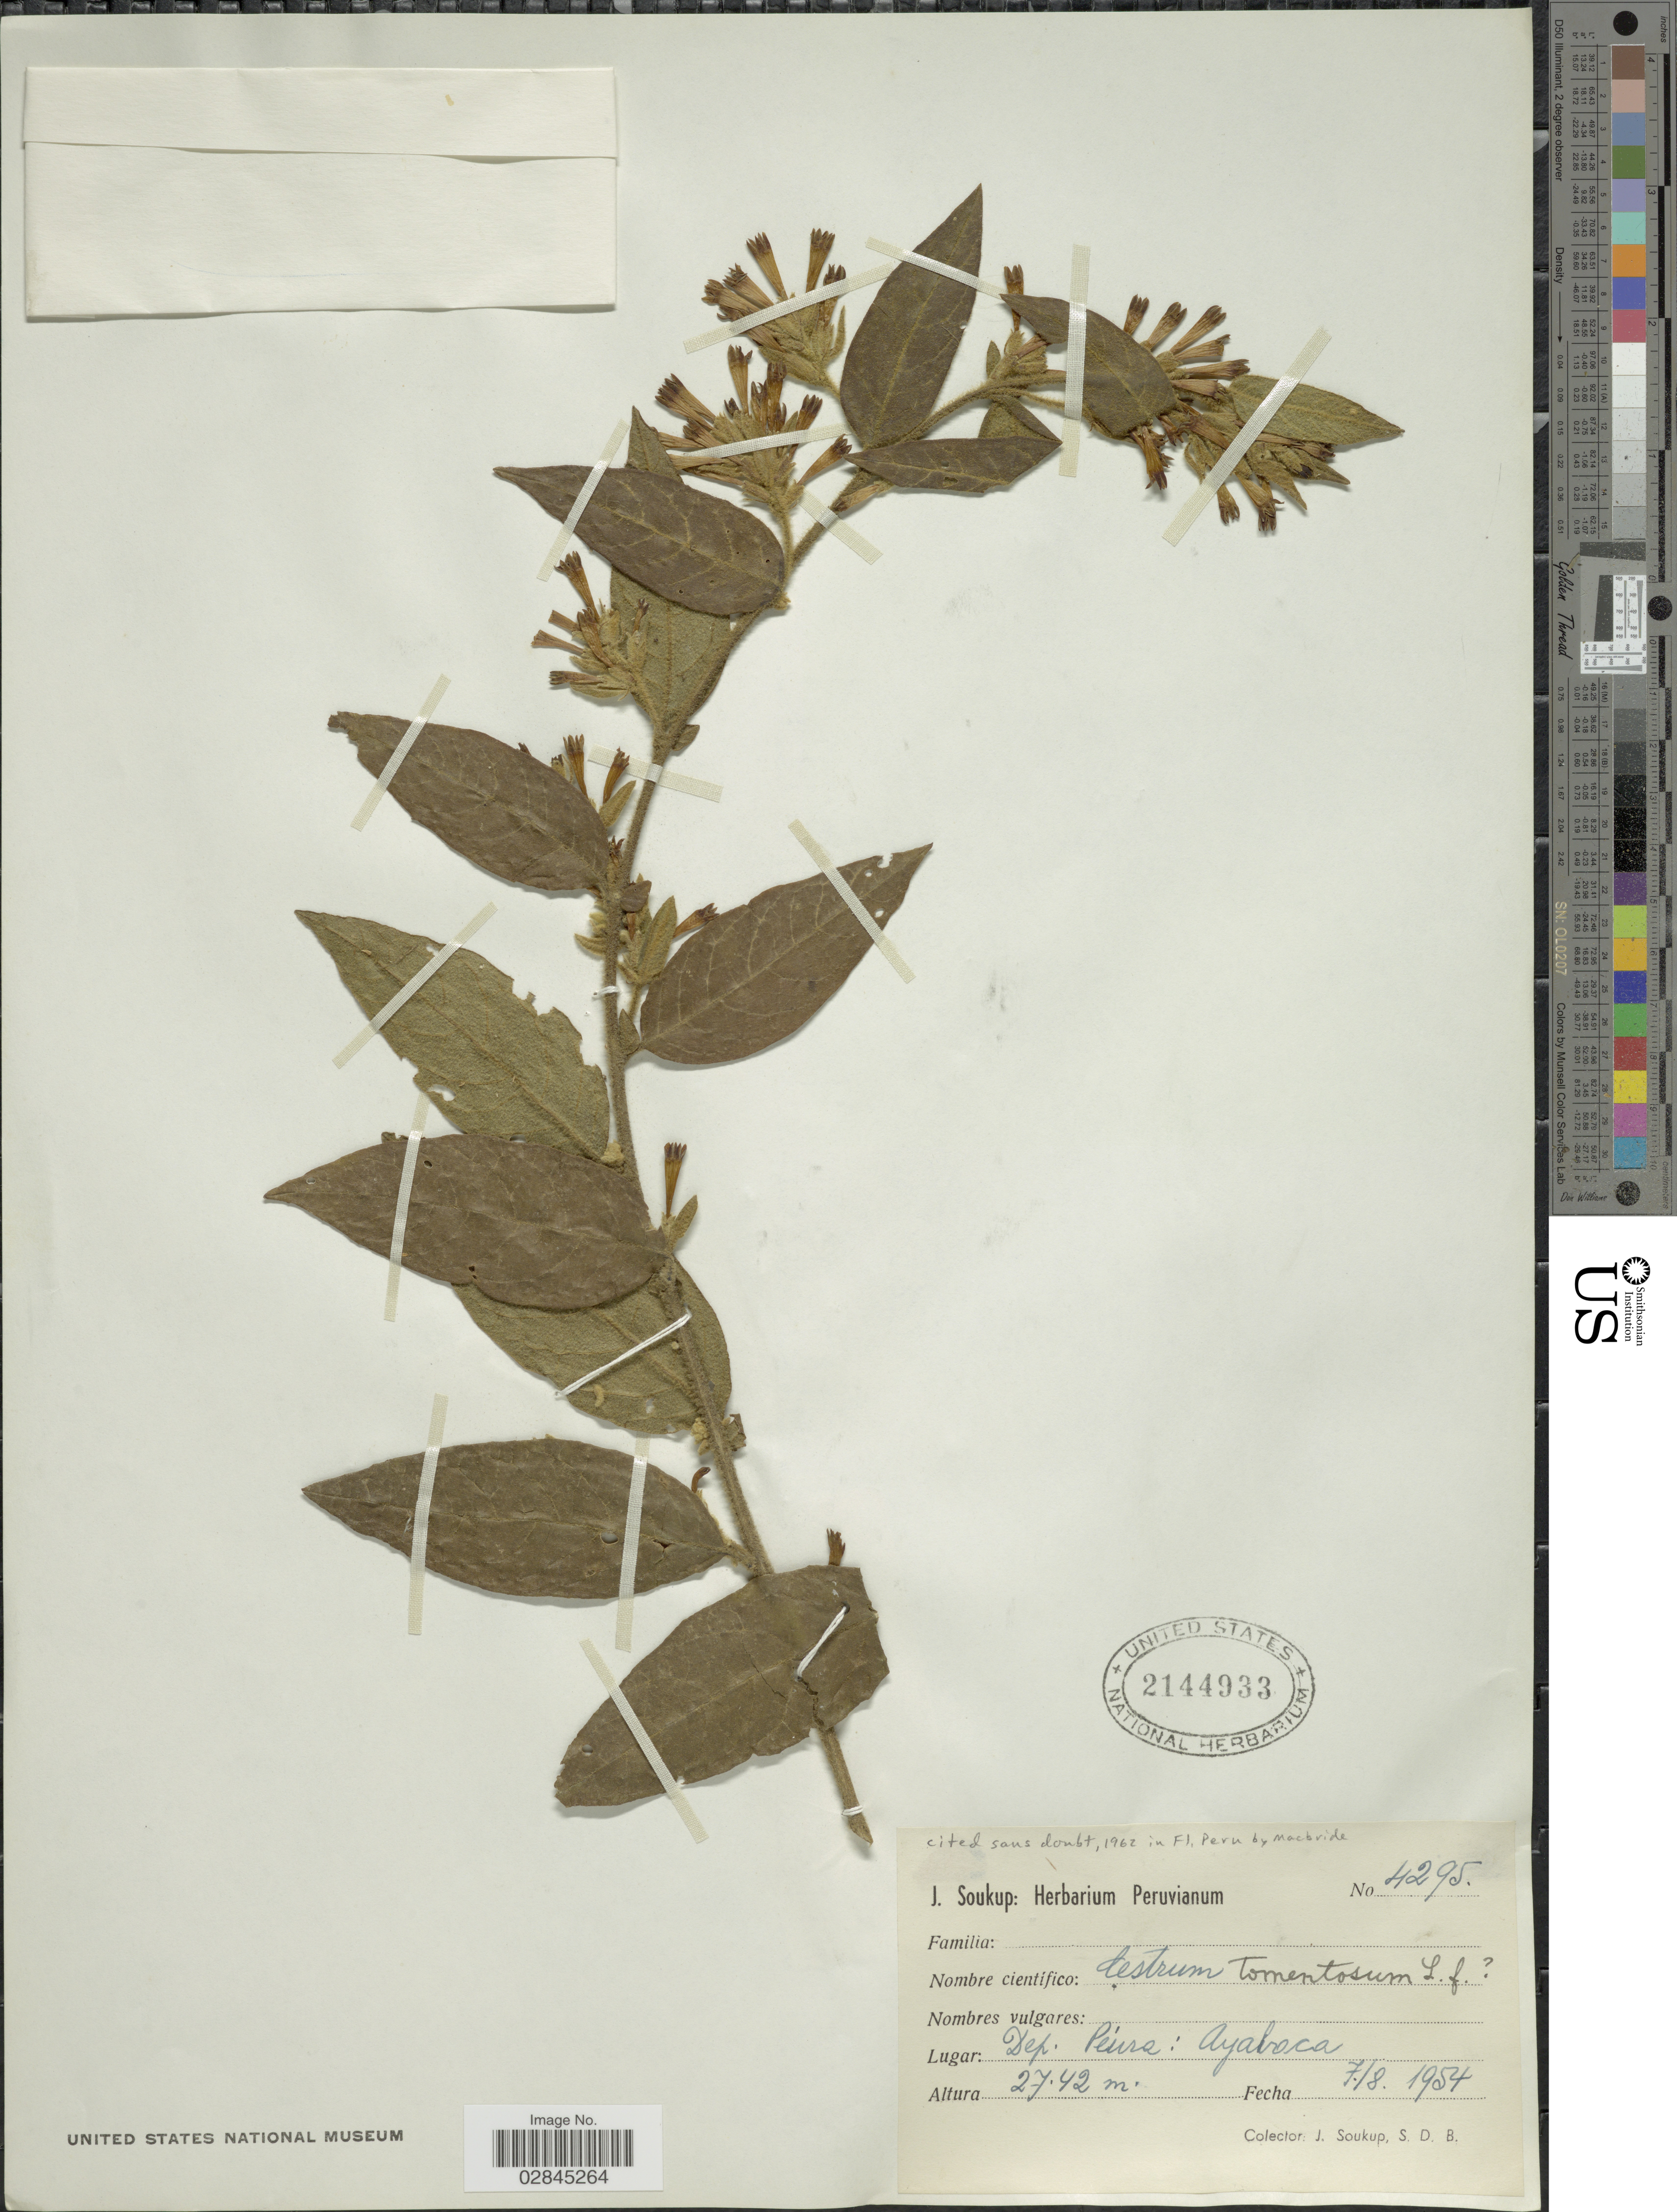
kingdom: Plantae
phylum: Tracheophyta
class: Magnoliopsida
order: Solanales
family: Solanaceae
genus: Cestrum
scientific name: Cestrum tomentosum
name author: L. f.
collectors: J. Soukup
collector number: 4295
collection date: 1954-08-07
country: Peru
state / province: Piura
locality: Dep. Piura: Ayabaca.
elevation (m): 2742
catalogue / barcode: US 2144933